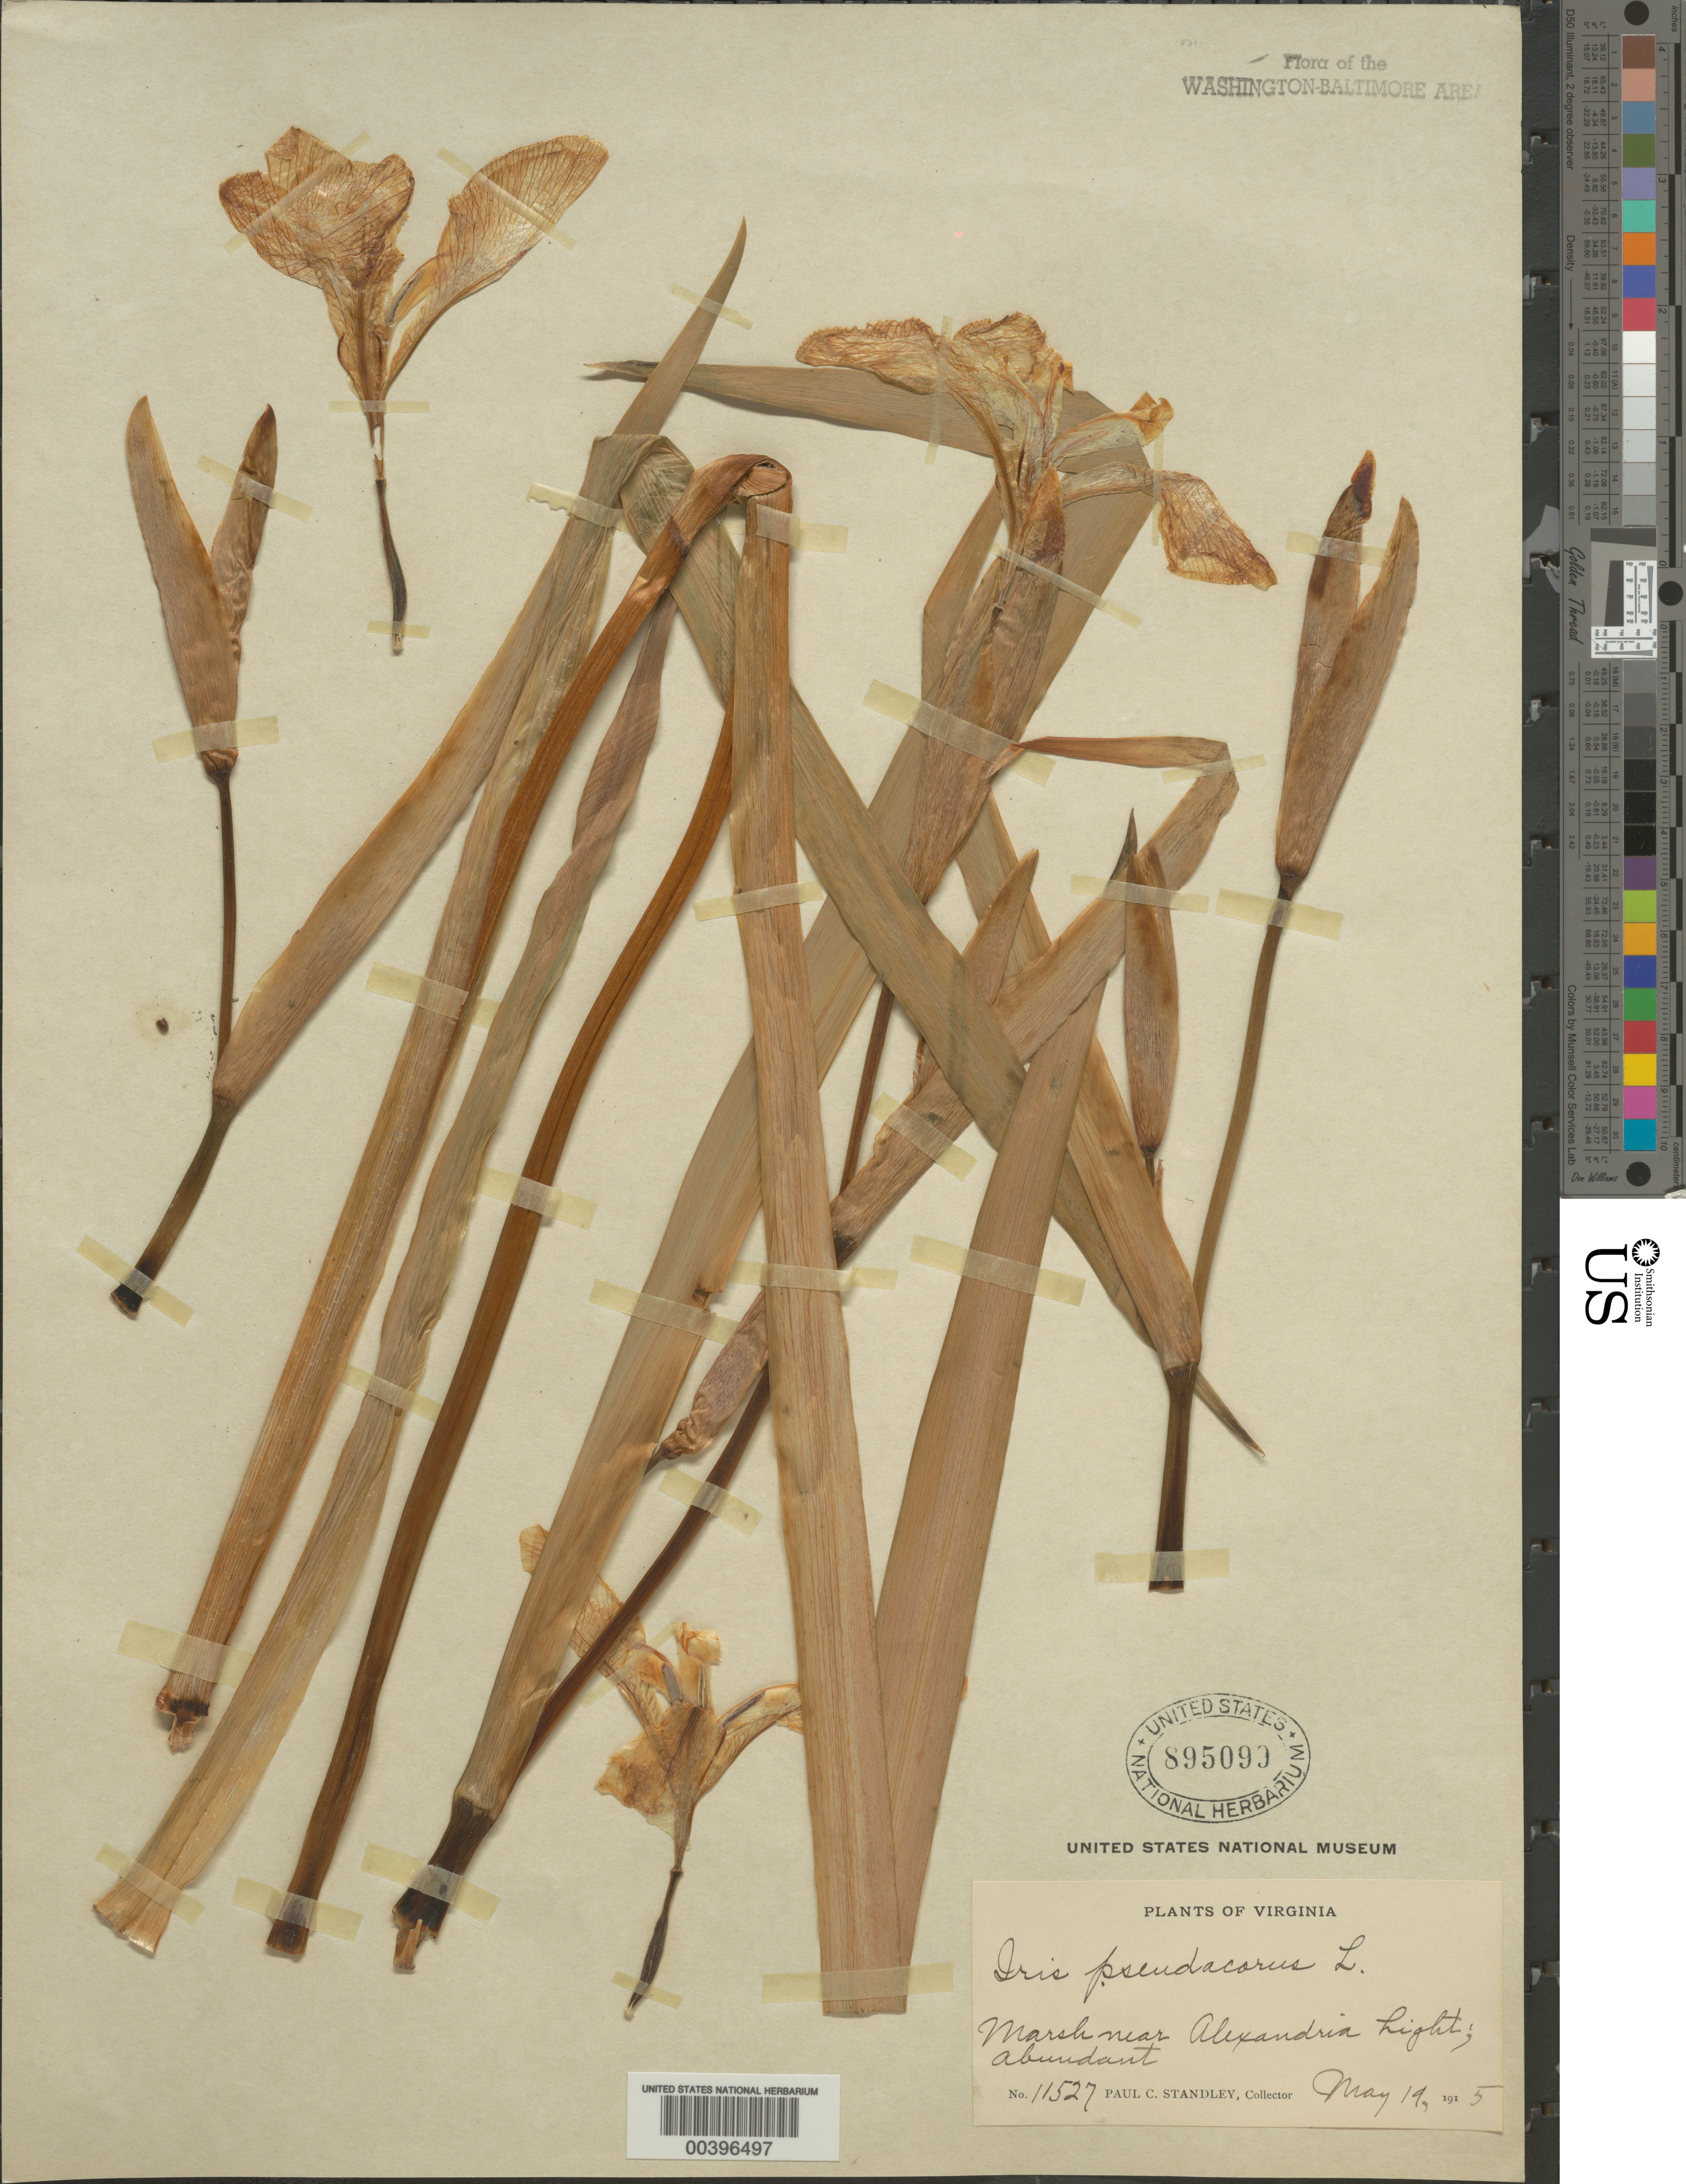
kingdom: Plantae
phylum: Tracheophyta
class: Liliopsida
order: Asparagales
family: Iridaceae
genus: Iris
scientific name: Iris pseudacorus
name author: L.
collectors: P. C. Standley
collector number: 11527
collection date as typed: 19 May 1915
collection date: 1915-05-19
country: United States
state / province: Virginia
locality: Marsh near Alexandria Height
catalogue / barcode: US 895099